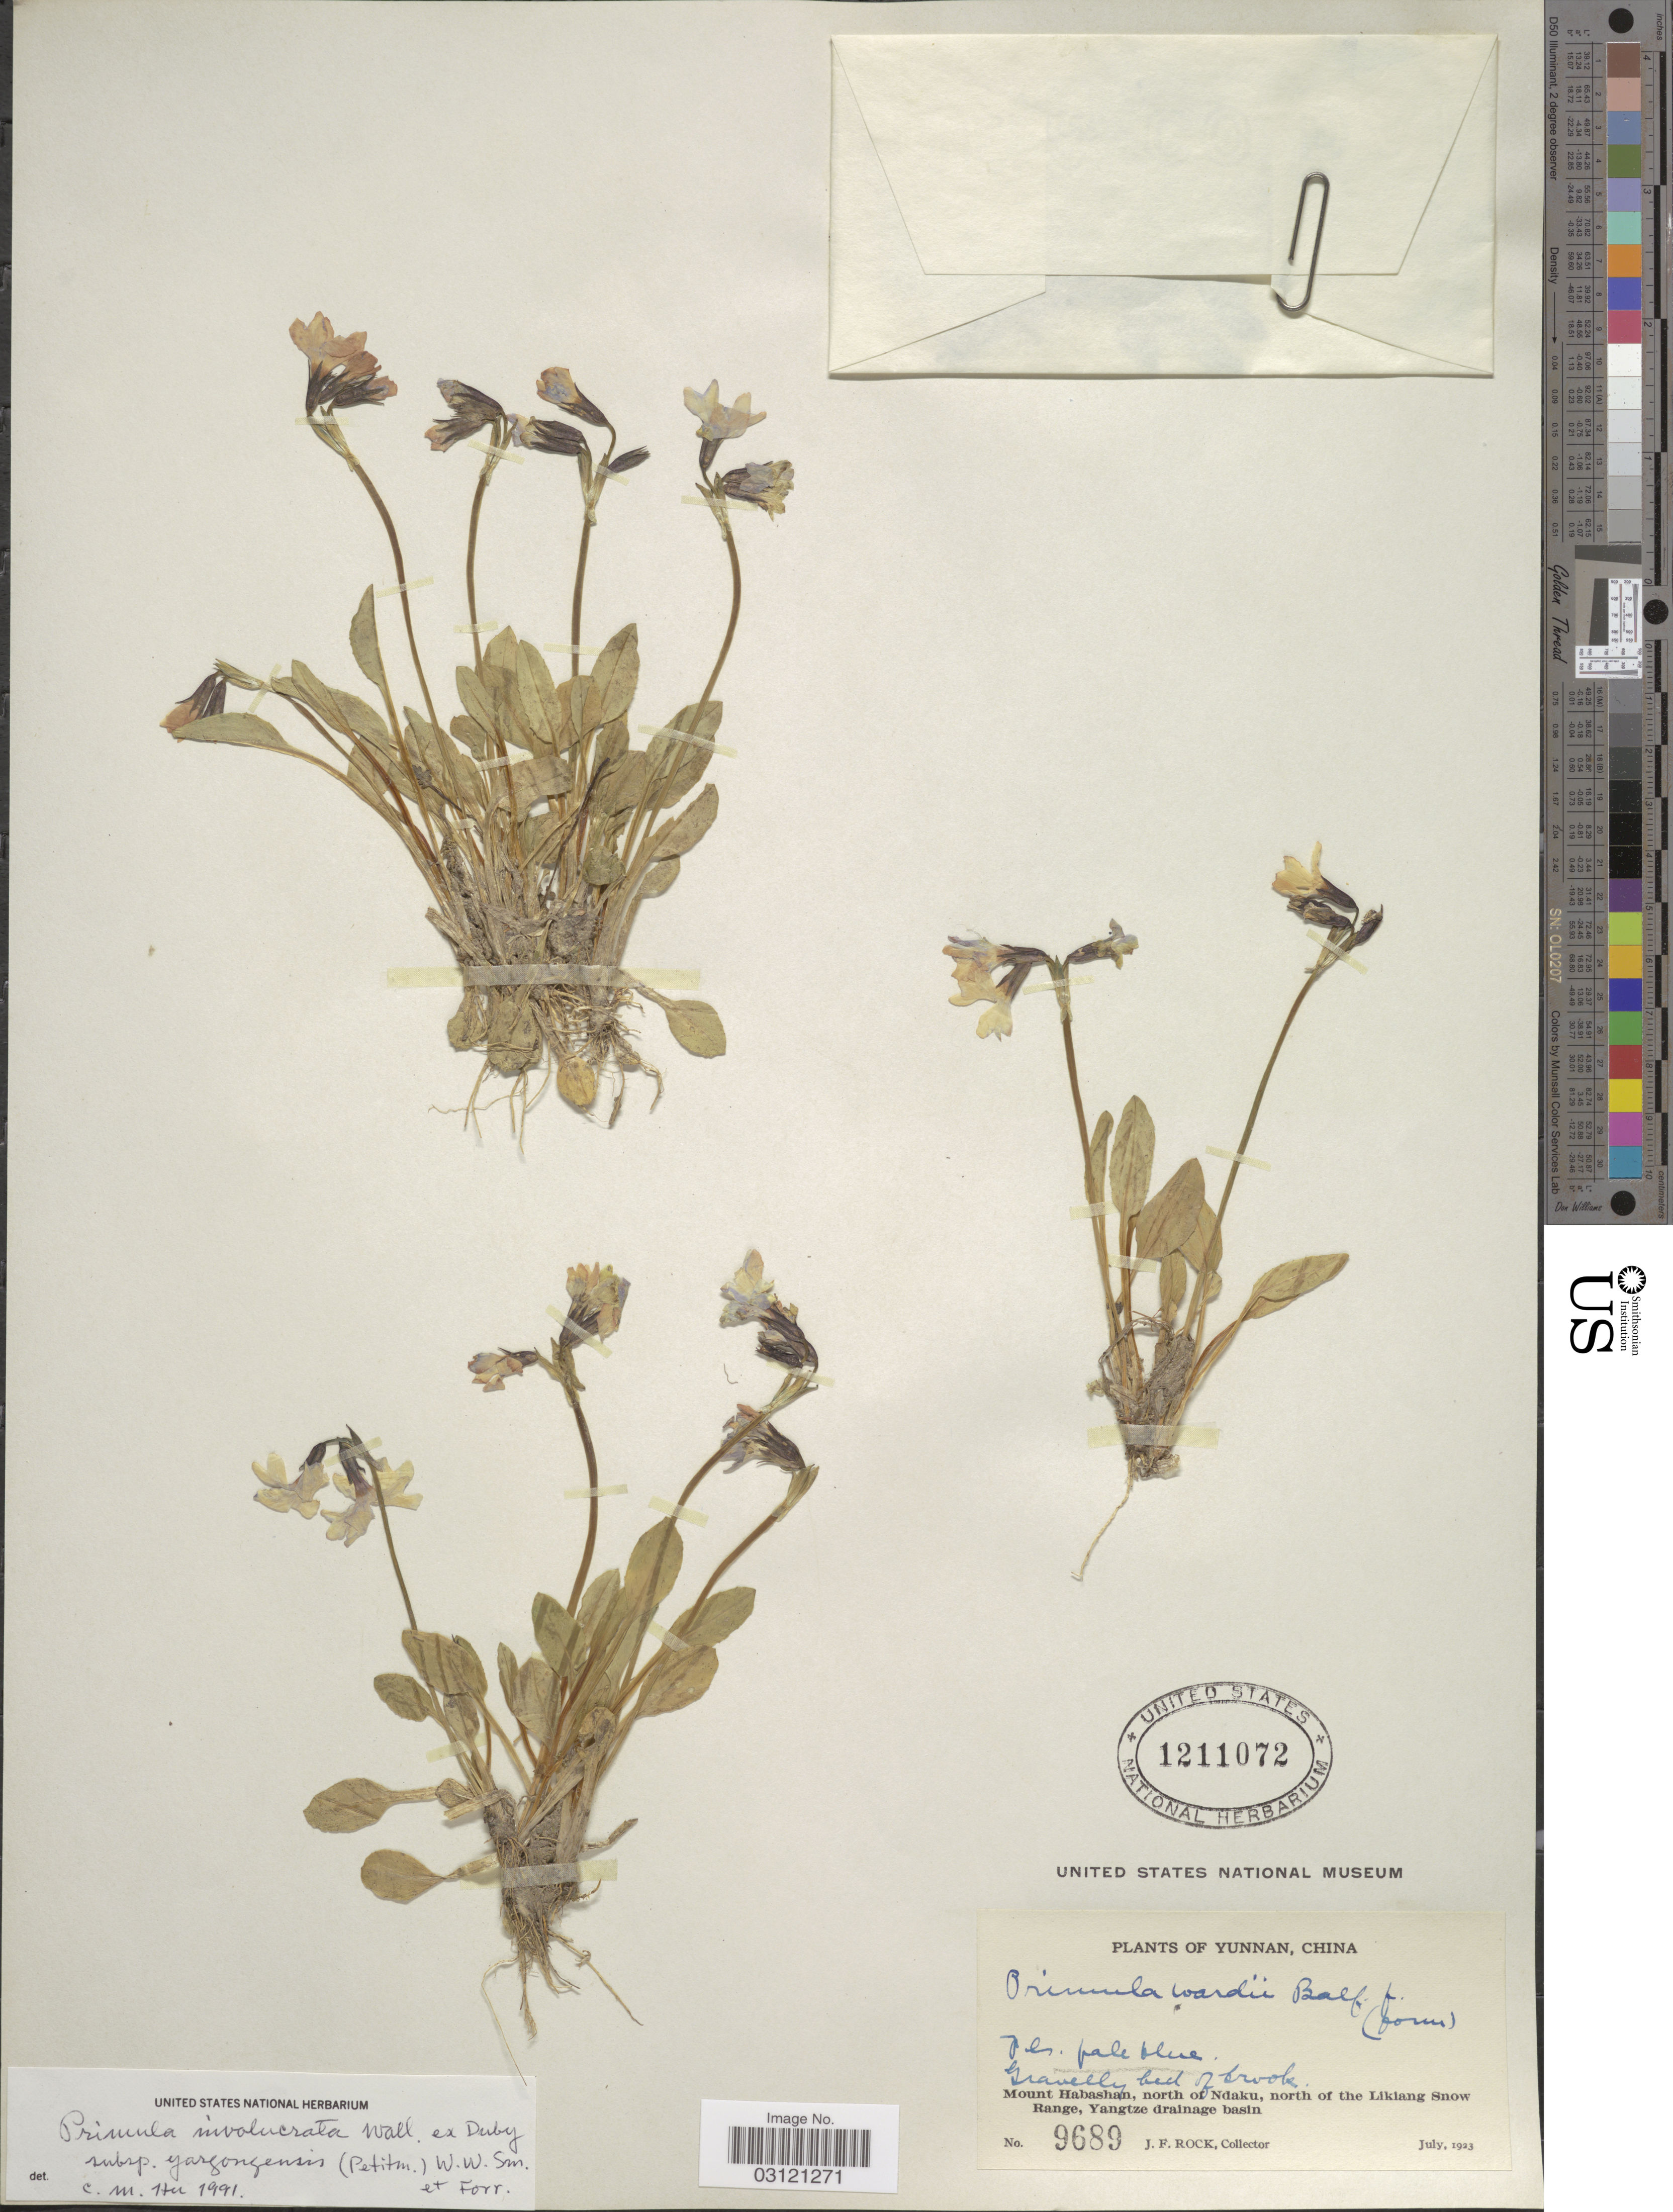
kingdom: Plantae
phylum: Tracheophyta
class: Magnoliopsida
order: Ericales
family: Primulaceae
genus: Primula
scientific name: Primula involucrata subsp. yargongensis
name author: (Petitm.) W.W. Sm. & Forrest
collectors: J. Rock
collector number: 9689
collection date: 1923-07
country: China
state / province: Yunnan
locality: Mount Habashan, north of Ndaku, north of the Likiang Snow Range, Yangtze drainage basin.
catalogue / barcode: US 1211072